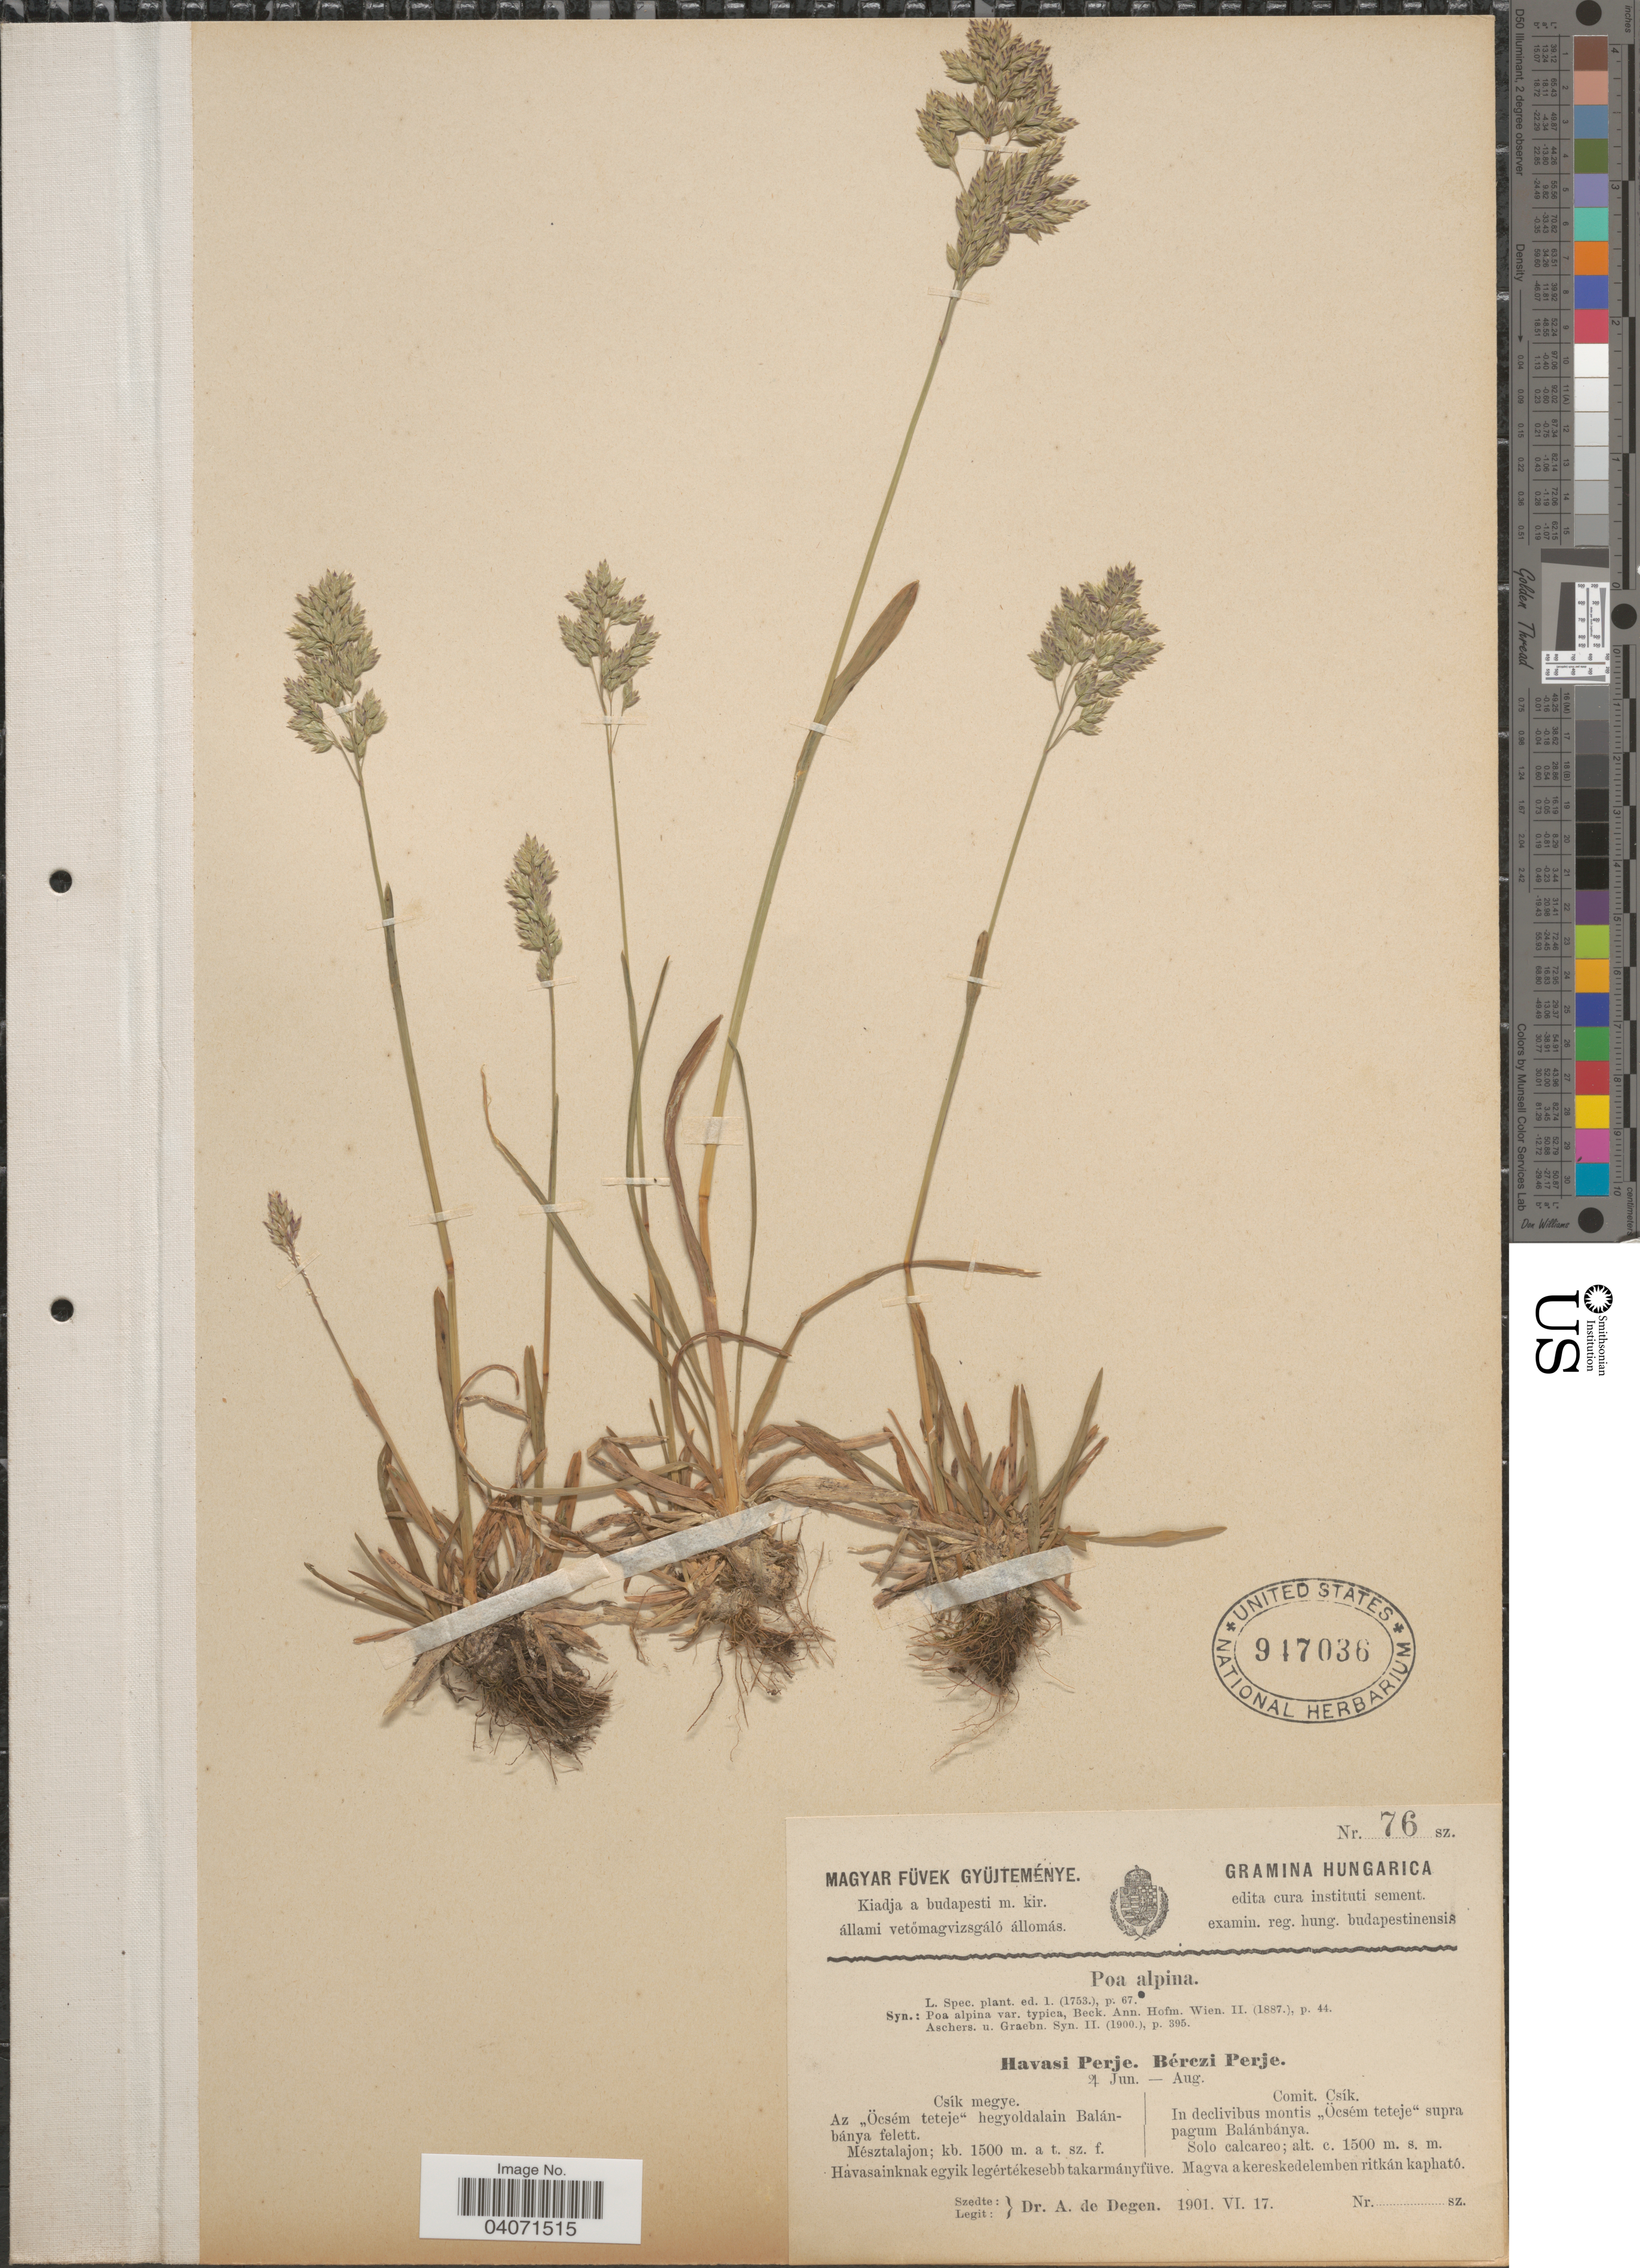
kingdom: Plantae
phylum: Tracheophyta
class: Liliopsida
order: Poales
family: Poaceae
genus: Poa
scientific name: Poa alpina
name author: L.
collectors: A. Degen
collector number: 76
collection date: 1901-06-17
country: Hungary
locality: Comit. Csík. In declivibus montis "Öcsém teteje" supra pagum Balánbánya.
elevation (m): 1500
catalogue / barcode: US 947036